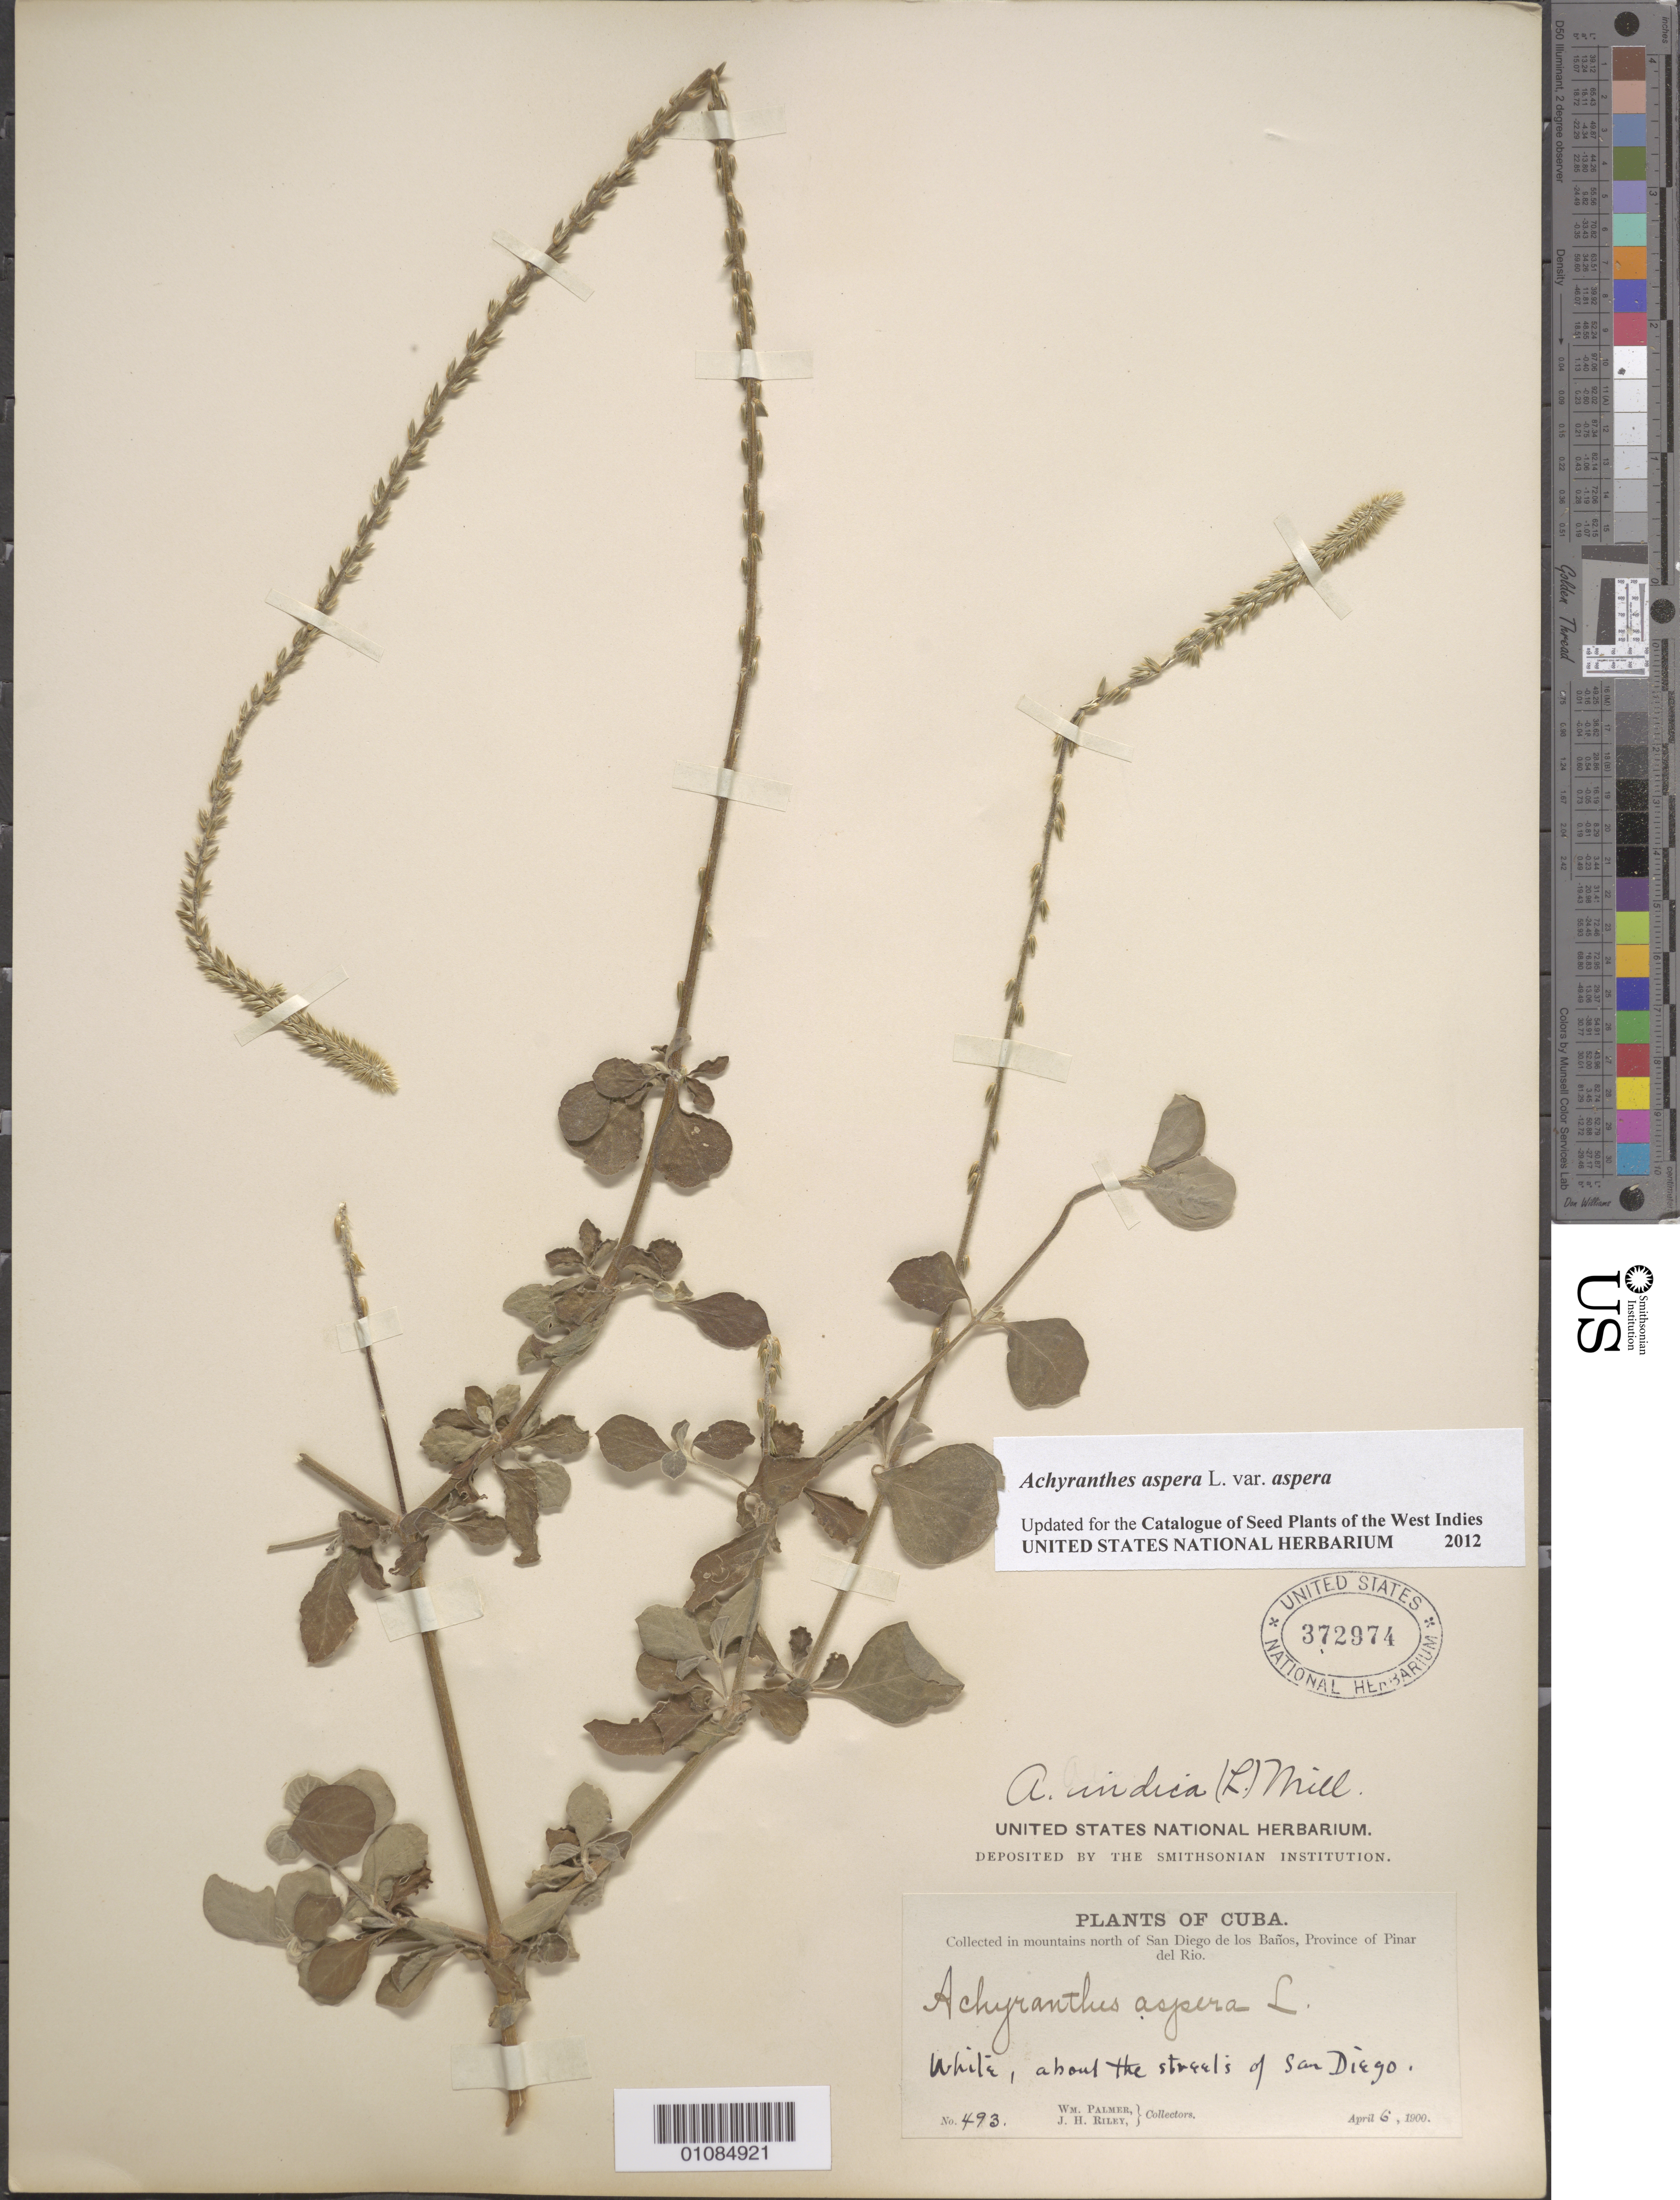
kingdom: Plantae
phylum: Tracheophyta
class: Magnoliopsida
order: Caryophyllales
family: Amaranthaceae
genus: Achyranthes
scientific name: Achyranthes aspera var. aspera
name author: L.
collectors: W. Palmer & J. C. Riley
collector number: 493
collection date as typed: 06 Apr 1900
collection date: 1900-04-06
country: Cuba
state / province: Pinar del Rio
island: Cuba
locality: About the streets of San Diego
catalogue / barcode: US 372974